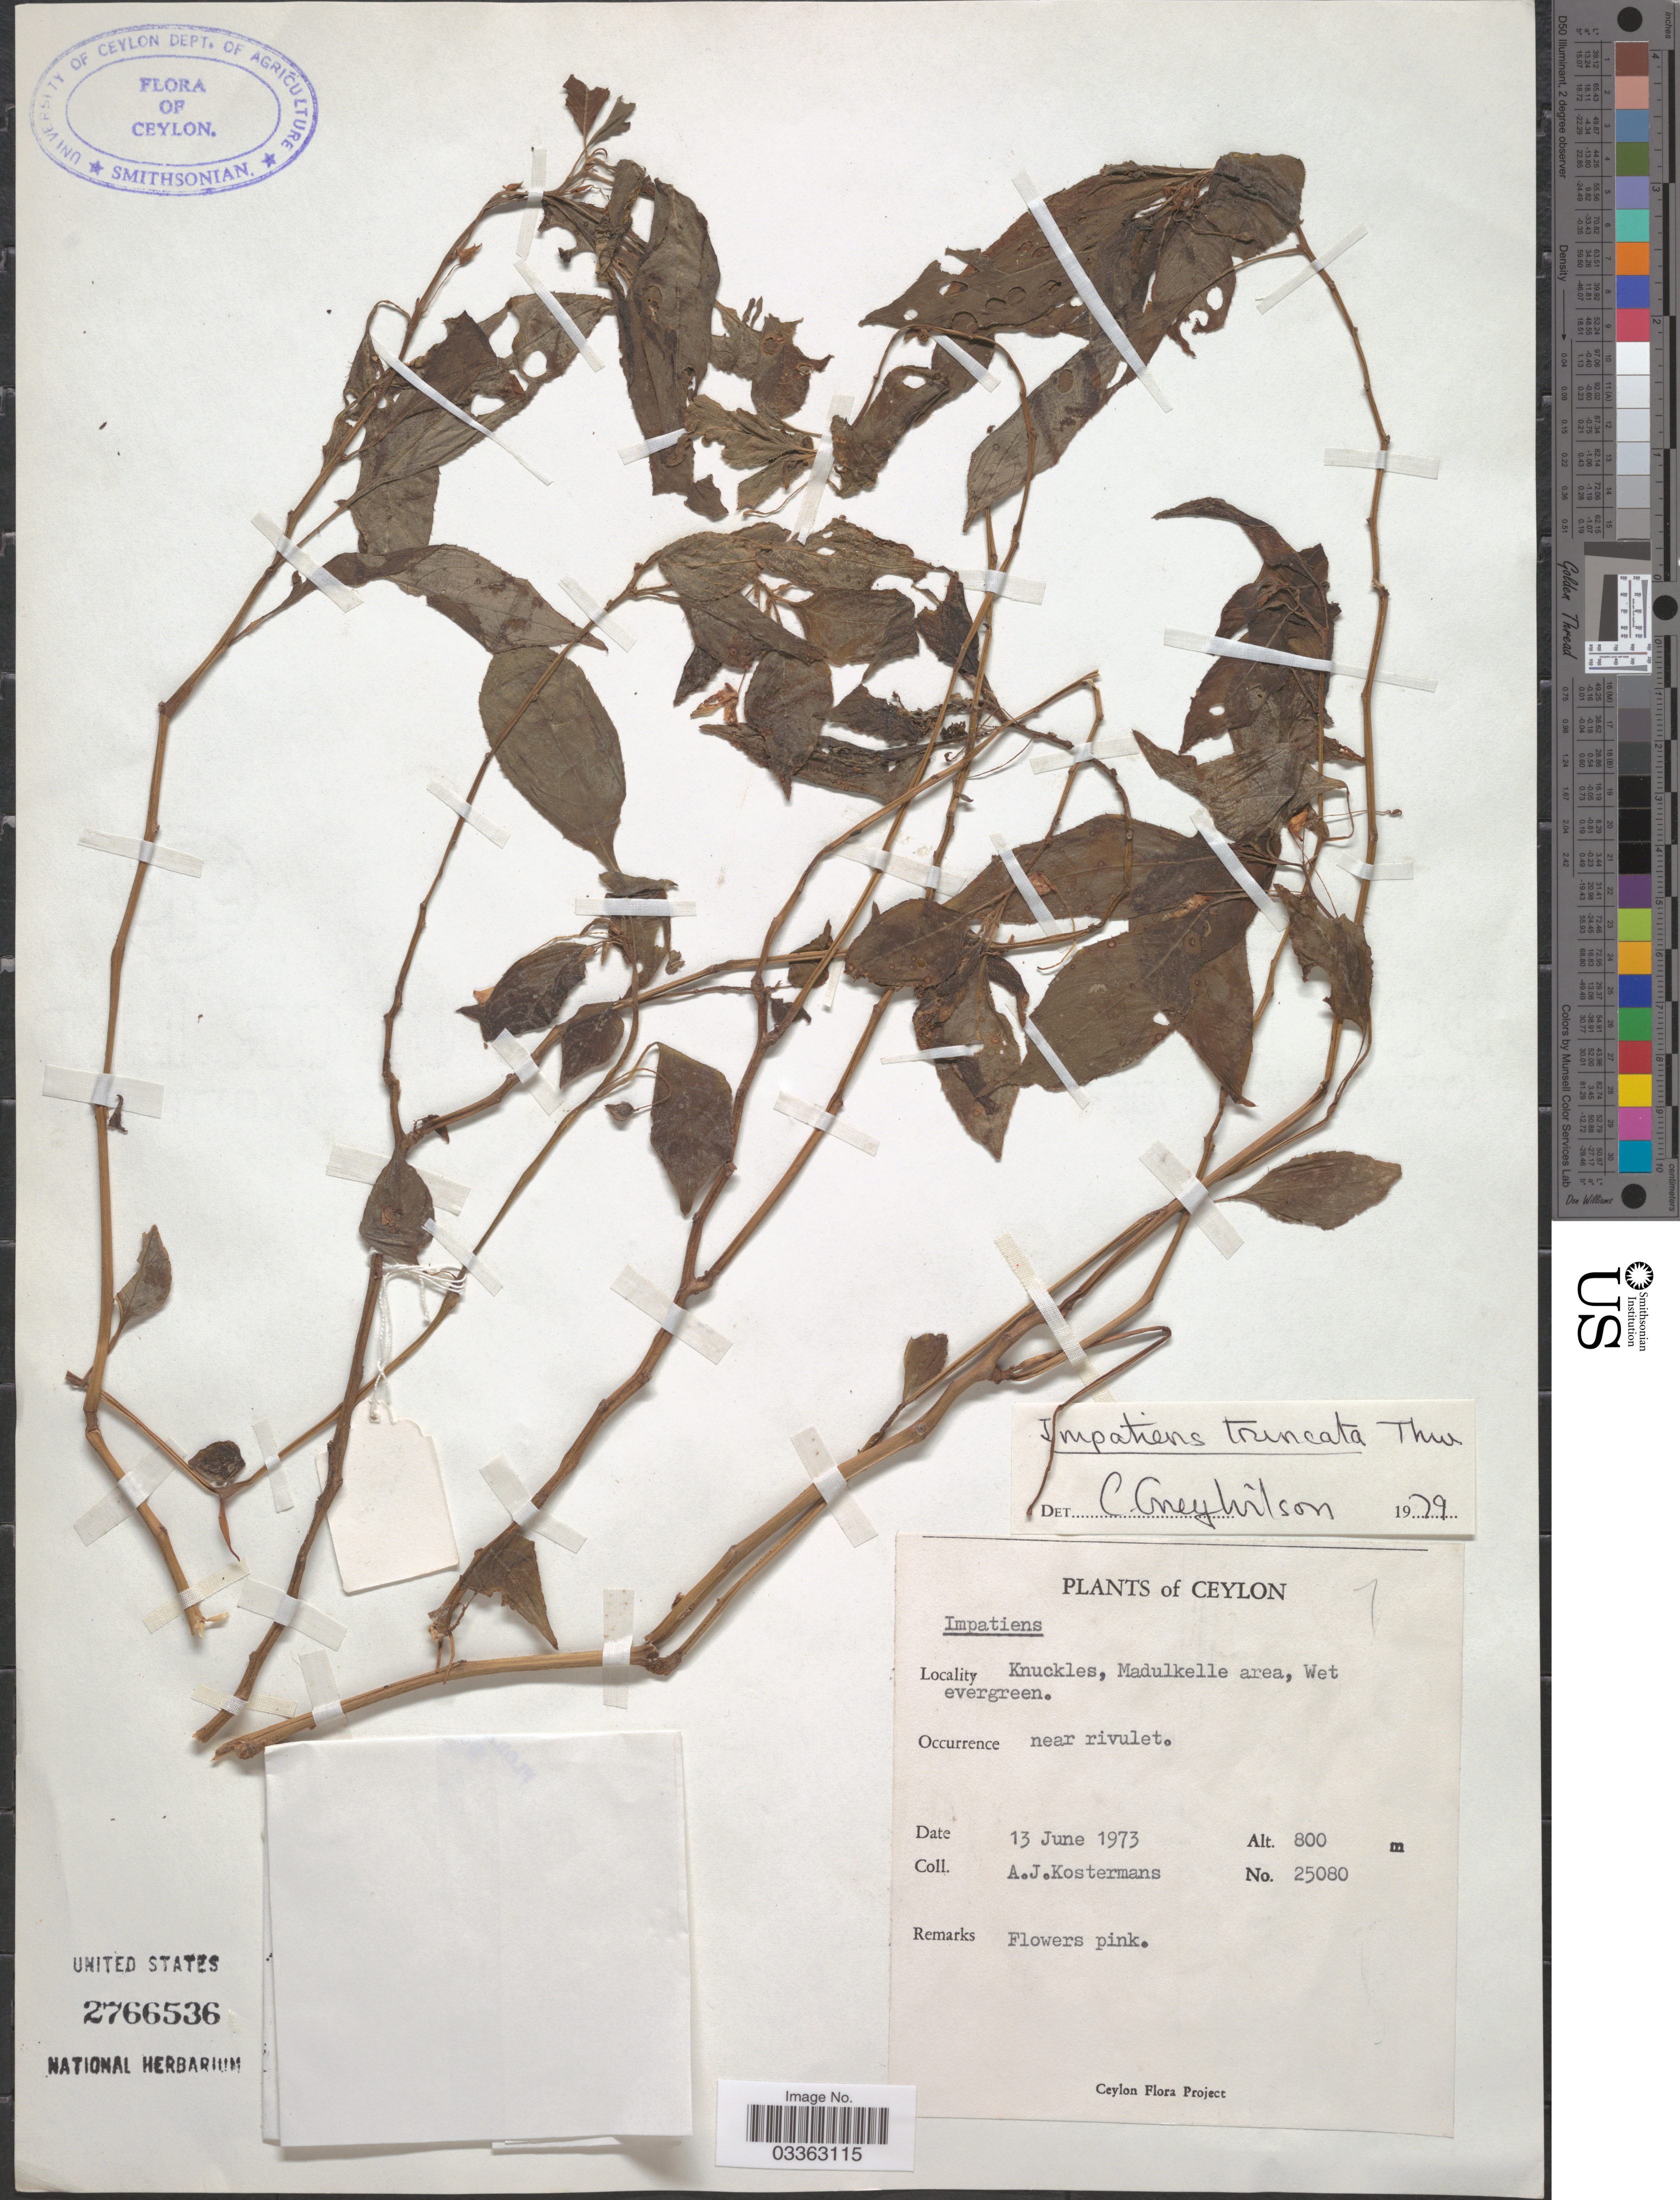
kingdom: Plantae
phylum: Tracheophyta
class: Magnoliopsida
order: Ericales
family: Balsaminaceae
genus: Impatiens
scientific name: Impatiens truncata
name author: Thwaites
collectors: A. J. G. Kostermans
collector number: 25080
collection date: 1973-06-13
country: Sri Lanka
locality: Ceylon, Knuckles, Madulkelle area, Wet evergeen.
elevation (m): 800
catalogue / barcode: US 2766536